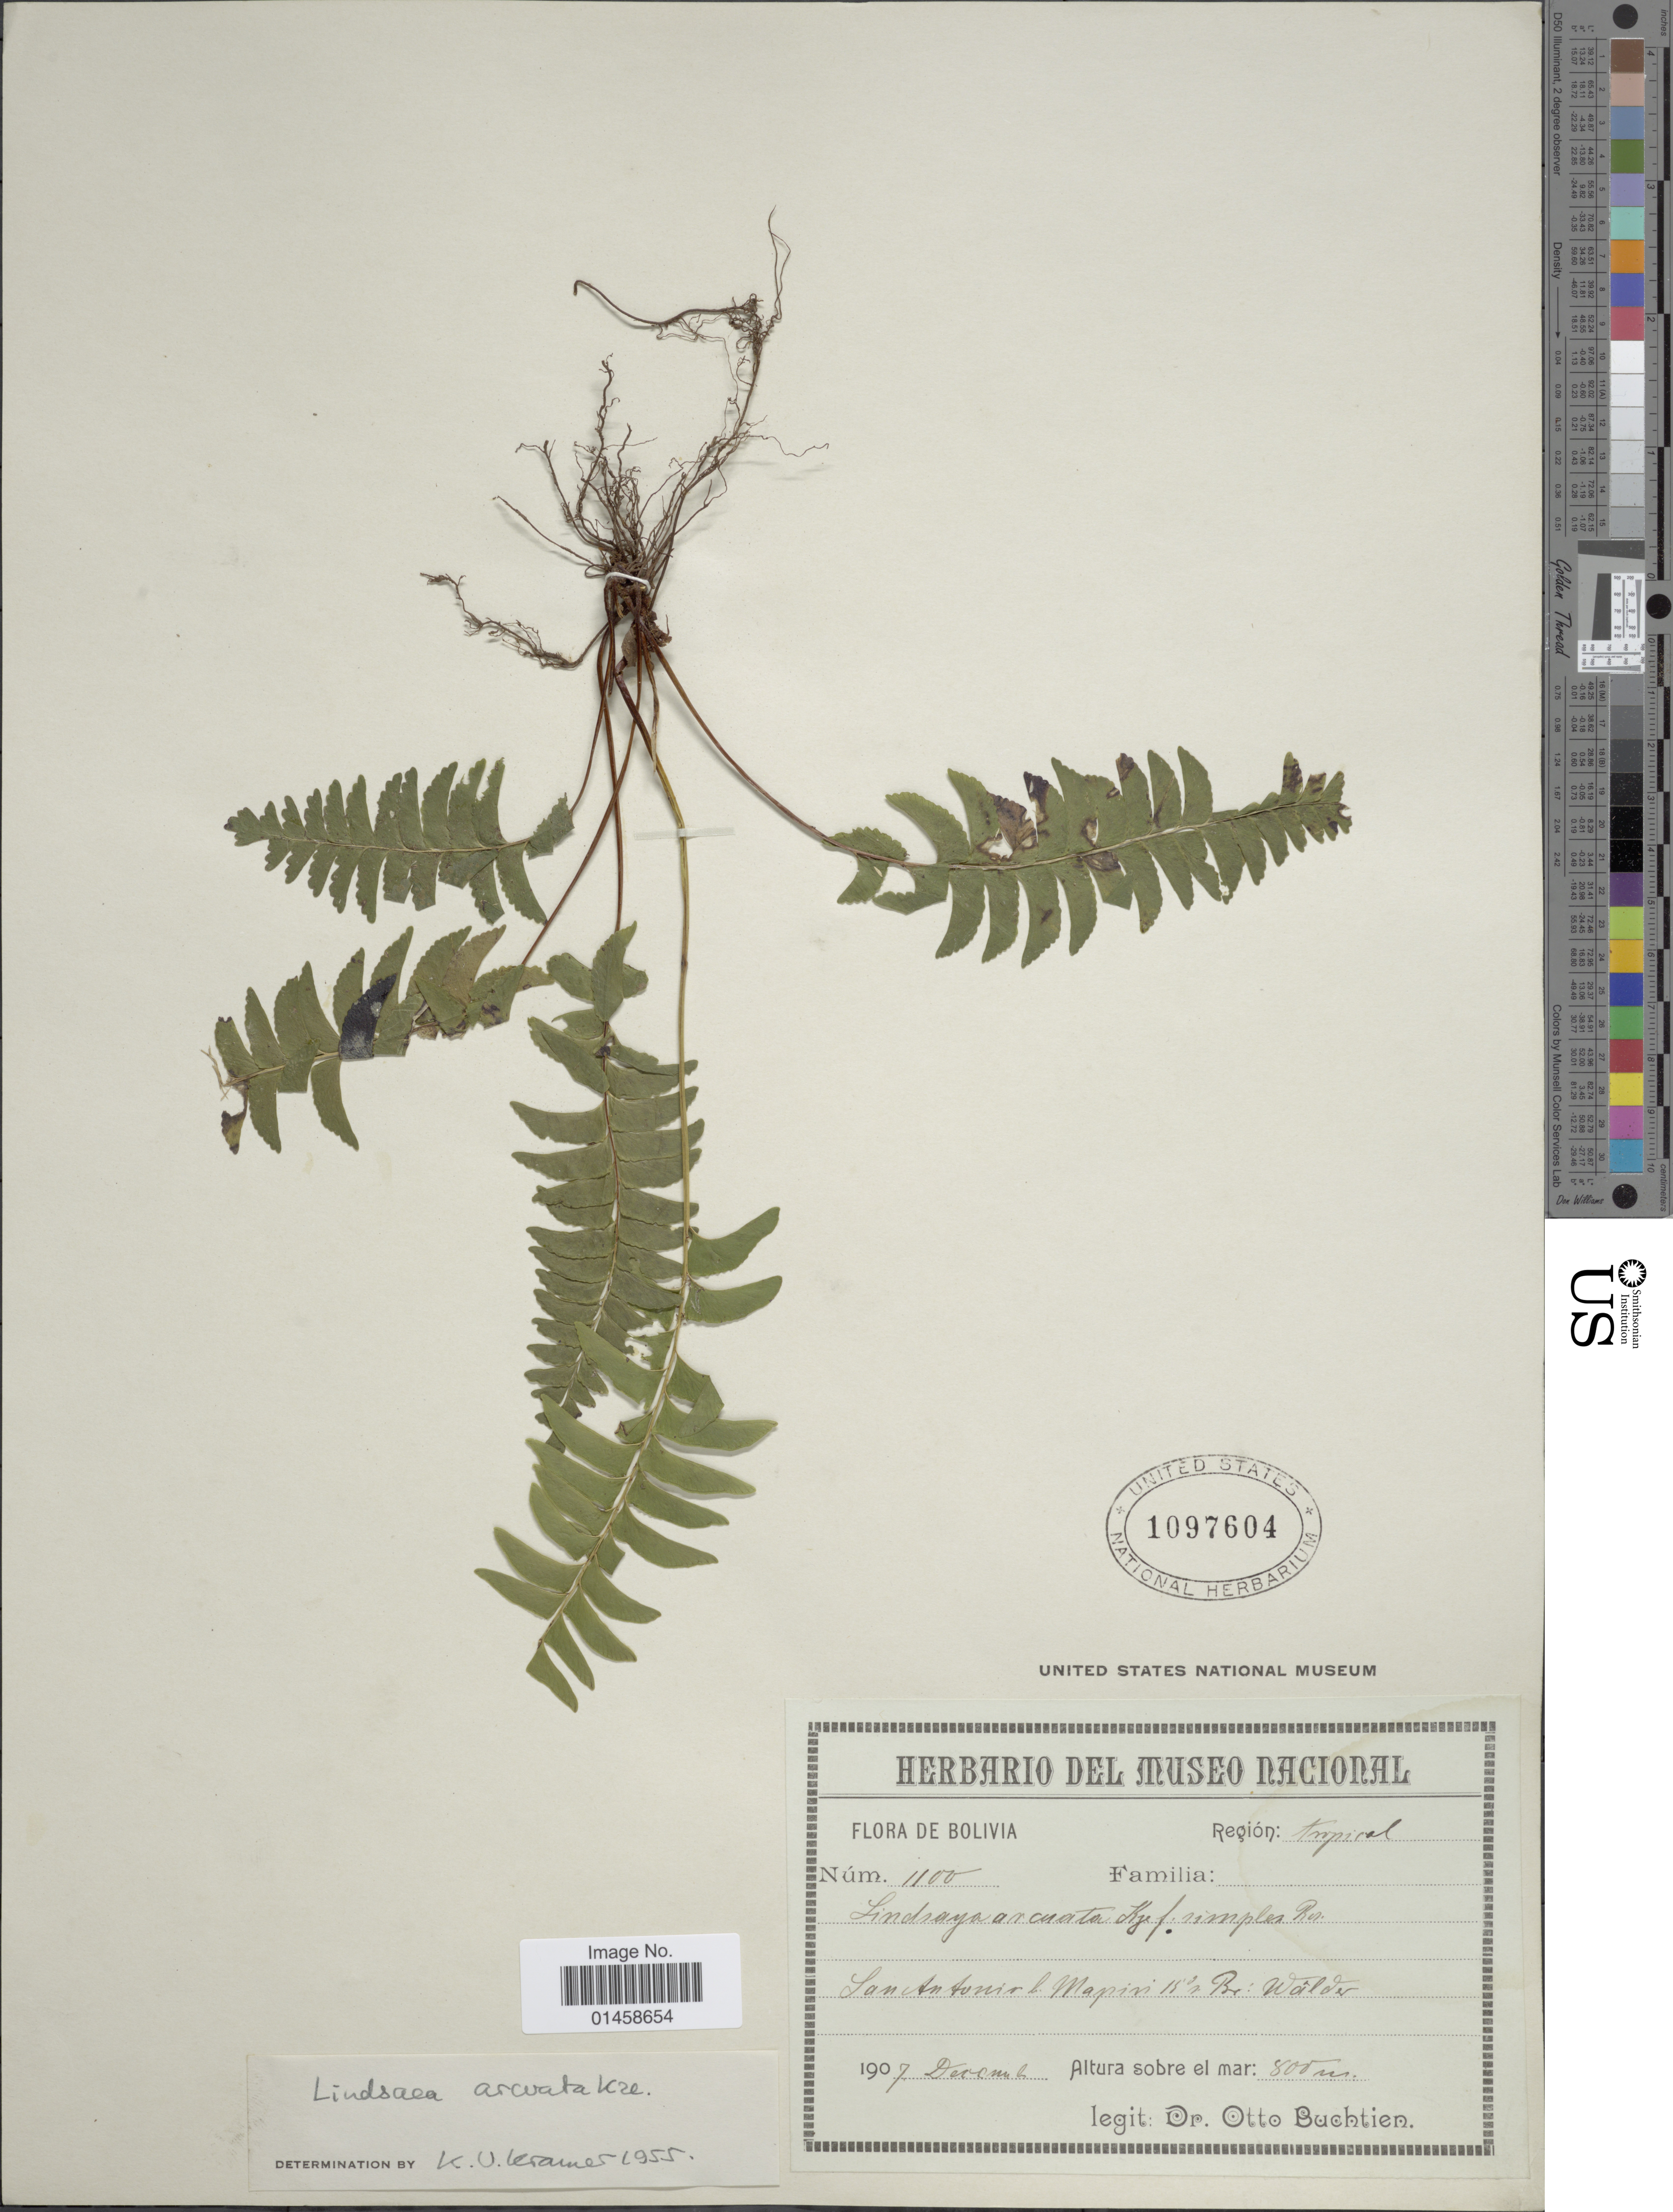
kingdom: Plantae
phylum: Tracheophyta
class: Polypodiopsida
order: Polypodiales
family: Lindsaeaceae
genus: Lindsaea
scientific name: Lindsaea arcuata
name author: Kunze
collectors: O. Buchtien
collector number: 1100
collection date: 1907-12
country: Bolivia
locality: San Antonio, b. Mapiri Islr, Br Walder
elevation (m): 800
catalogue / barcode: US 1097604